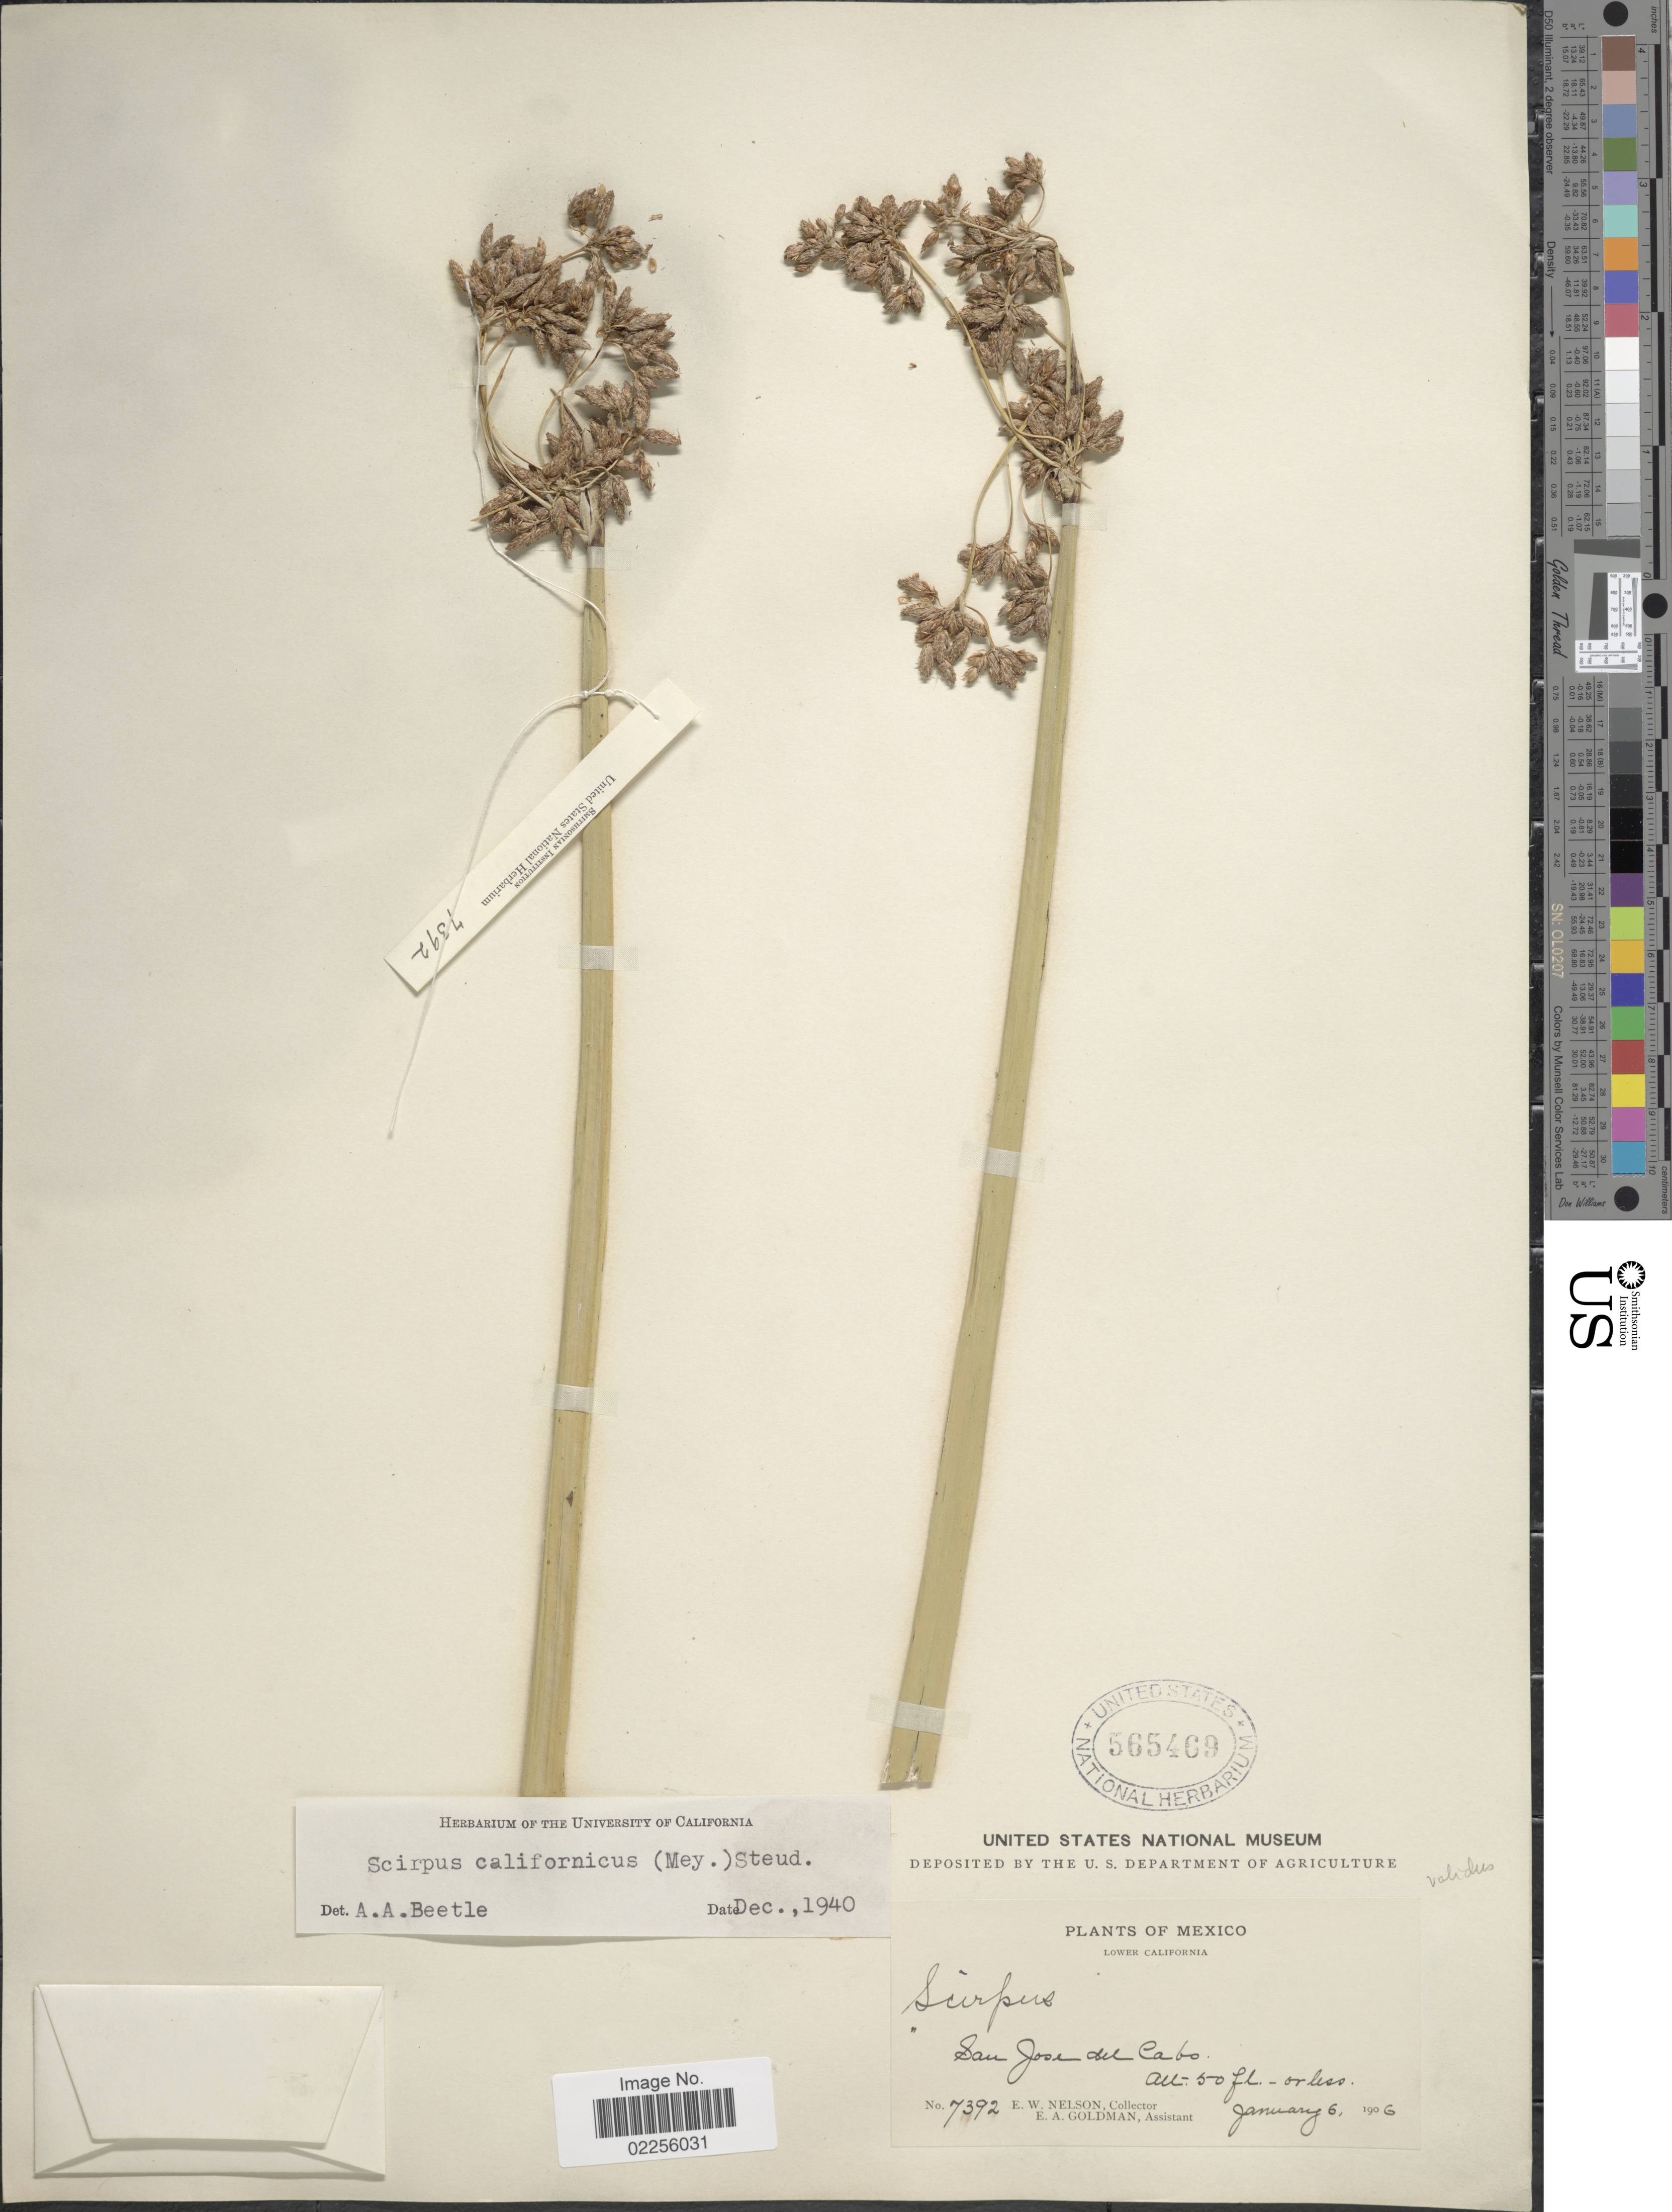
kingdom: Plantae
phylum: Tracheophyta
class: Liliopsida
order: Poales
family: Cyperaceae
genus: Schoenoplectus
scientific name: Schoenoplectus californicus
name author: (C.A. Mey.) Soják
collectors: E. W. Nelson & E. A. Goldman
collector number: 7392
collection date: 1906-01-06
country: Mexico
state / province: Baja California Sur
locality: Lower California, San Jose del Cabo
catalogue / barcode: US 565469